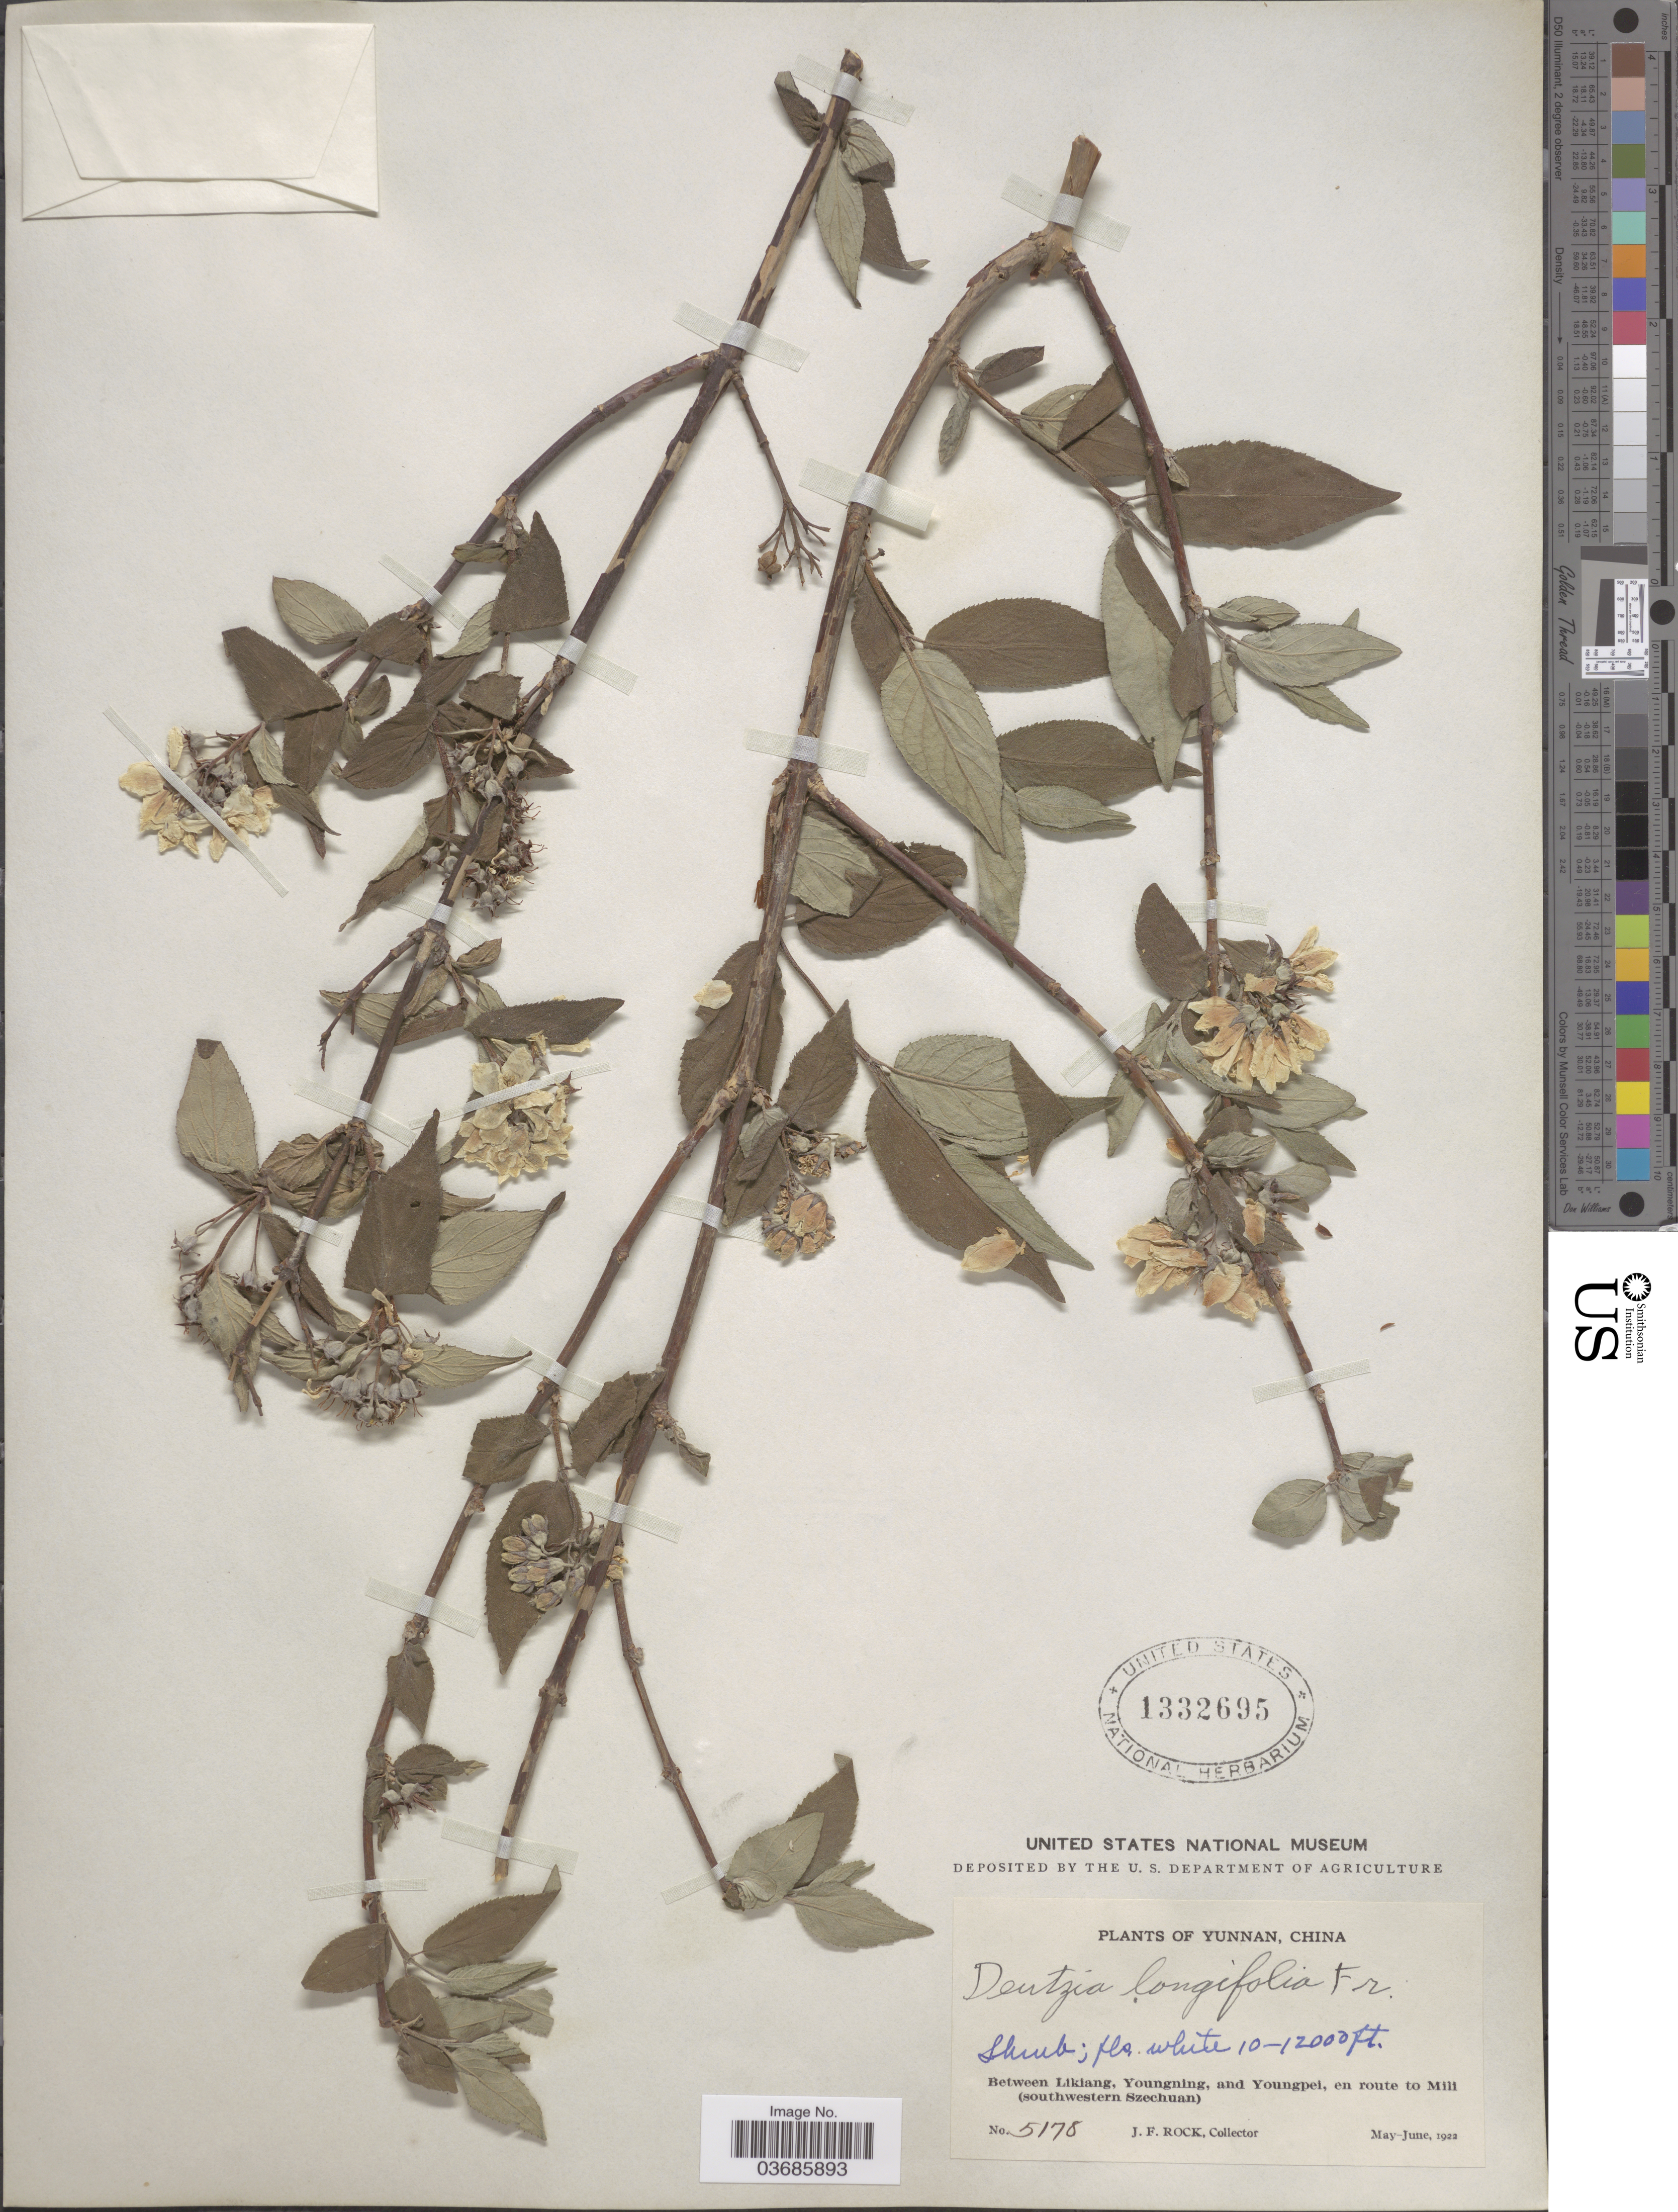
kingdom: Plantae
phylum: Tracheophyta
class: Magnoliopsida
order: Cornales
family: Hydrangeaceae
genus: Deutzia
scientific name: Deutzia longifolia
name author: Franch.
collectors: J. Rock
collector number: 5178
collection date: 1922-05/1922-06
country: China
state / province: Yunnan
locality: Between Likiang, Youngning, and Youngpei, en route to Mili (southwestern Szechuan).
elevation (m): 3048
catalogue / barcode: US 1332695